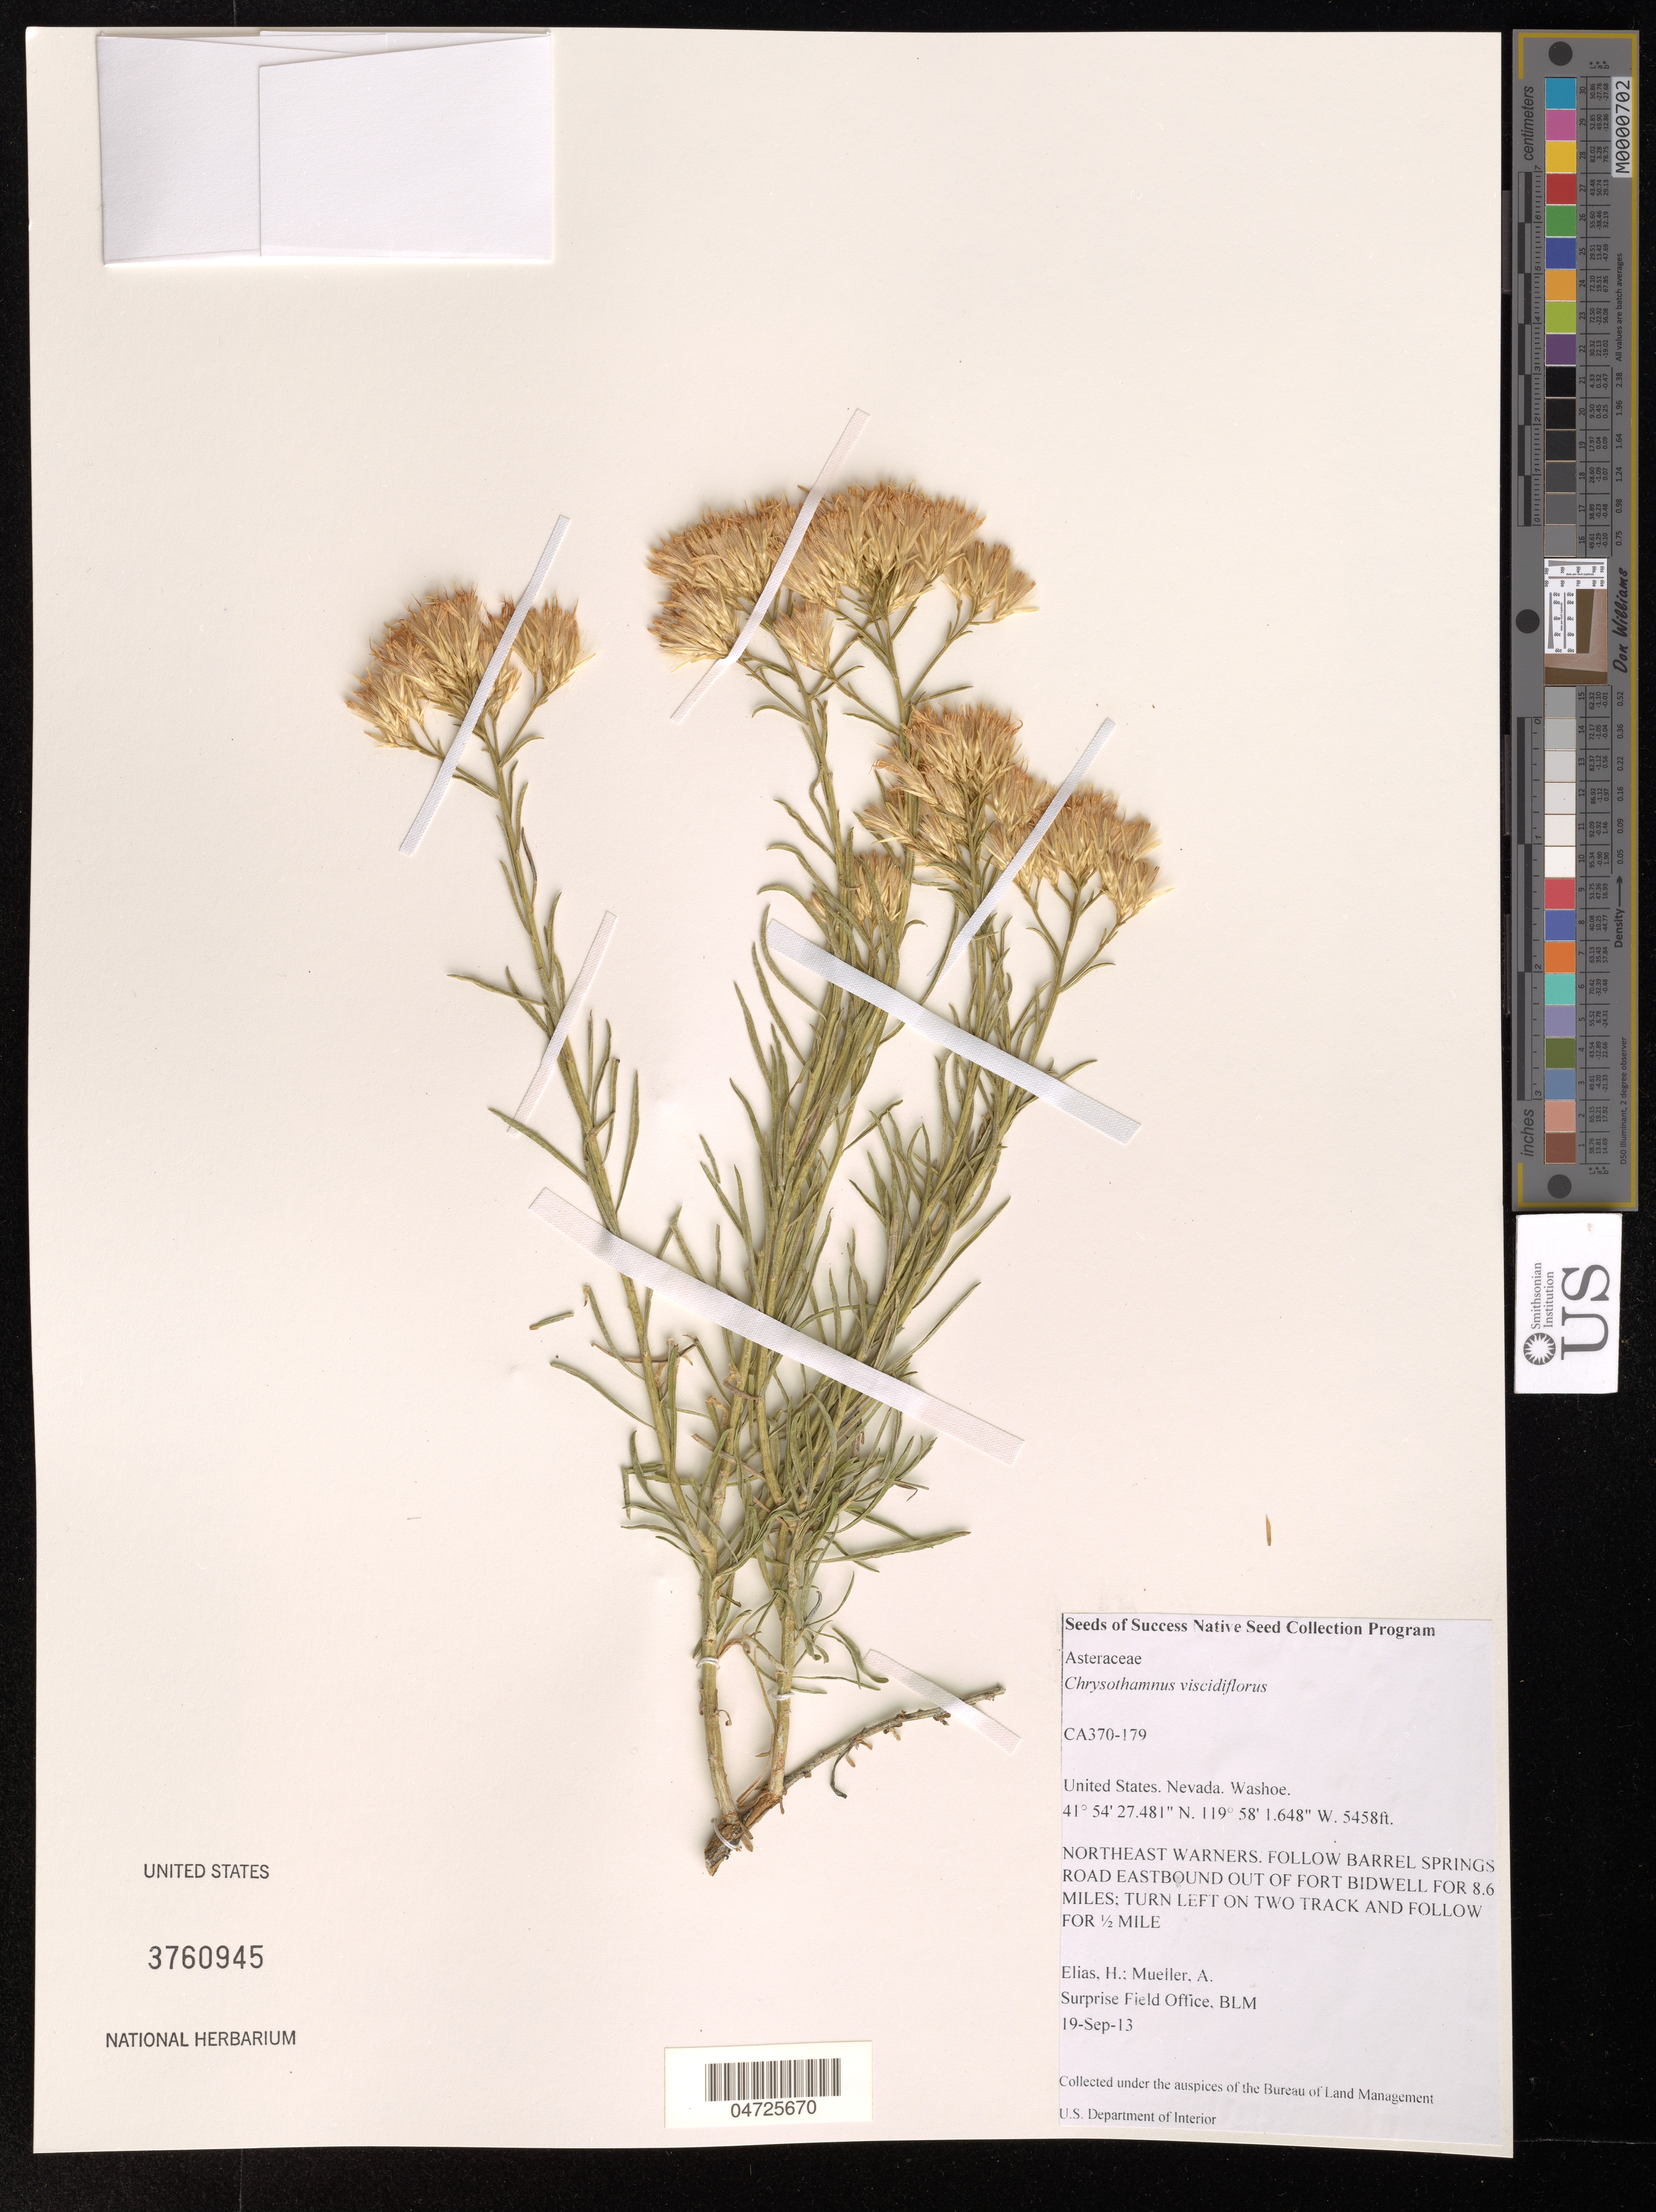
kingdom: Plantae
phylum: Tracheophyta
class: Magnoliopsida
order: Asterales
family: Asteraceae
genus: Chrysothamnus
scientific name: Chrysothamnus viscidiflorus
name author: (Hook.) Nutt.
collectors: H. Elias & A. Mueller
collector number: CA370-179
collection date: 2013-09-19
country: United States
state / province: Nevada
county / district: Washoe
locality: Washoe. Northeast Warners. Follow Barrel Springs road Eastbound out for Fort Bidwell for 8.6 miles: turn left on two track and follow for ½ mile.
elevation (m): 1664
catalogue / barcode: US 3760945